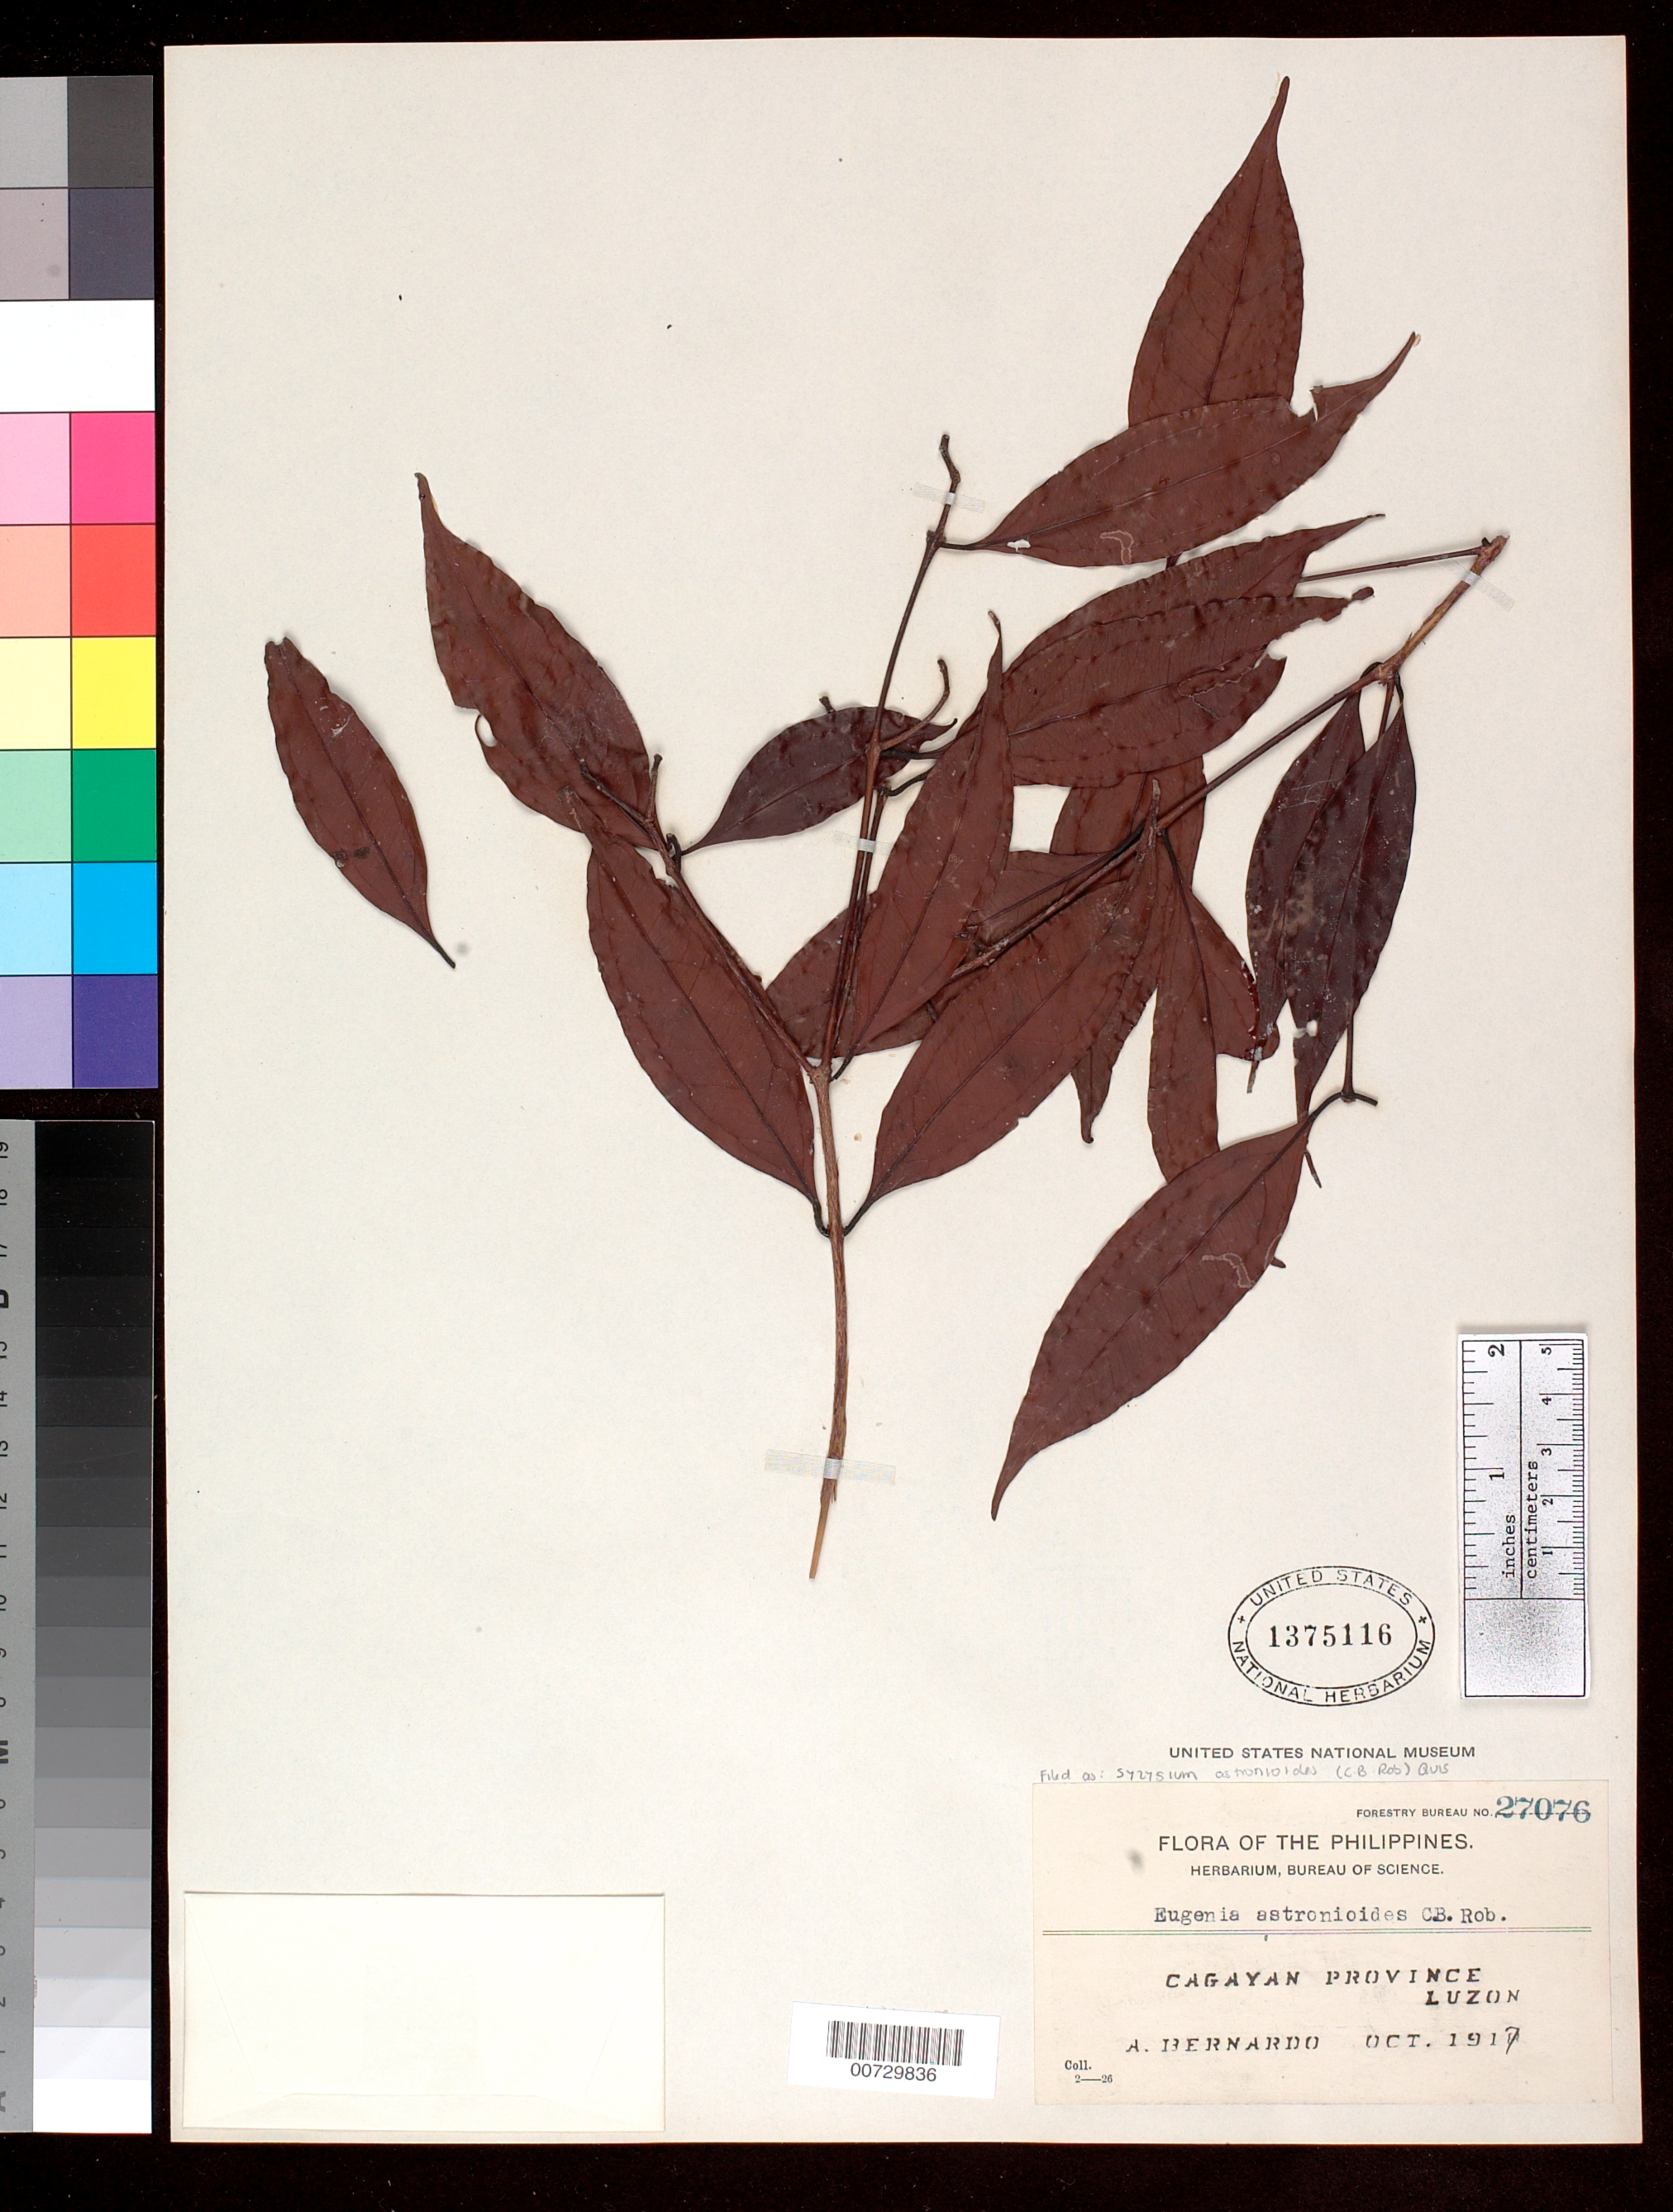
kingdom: Plantae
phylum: Tracheophyta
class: Magnoliopsida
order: Myrtales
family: Myrtaceae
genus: Syzygium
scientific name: Syzygium astronioides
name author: (C.B. Rob.) Merr.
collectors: A. Bernardo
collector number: For.Bur. 27076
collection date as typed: Oct 1917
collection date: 1917-10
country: Philippines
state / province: Cagayan Valley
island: Luzon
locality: Cagayan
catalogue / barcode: US 1375116